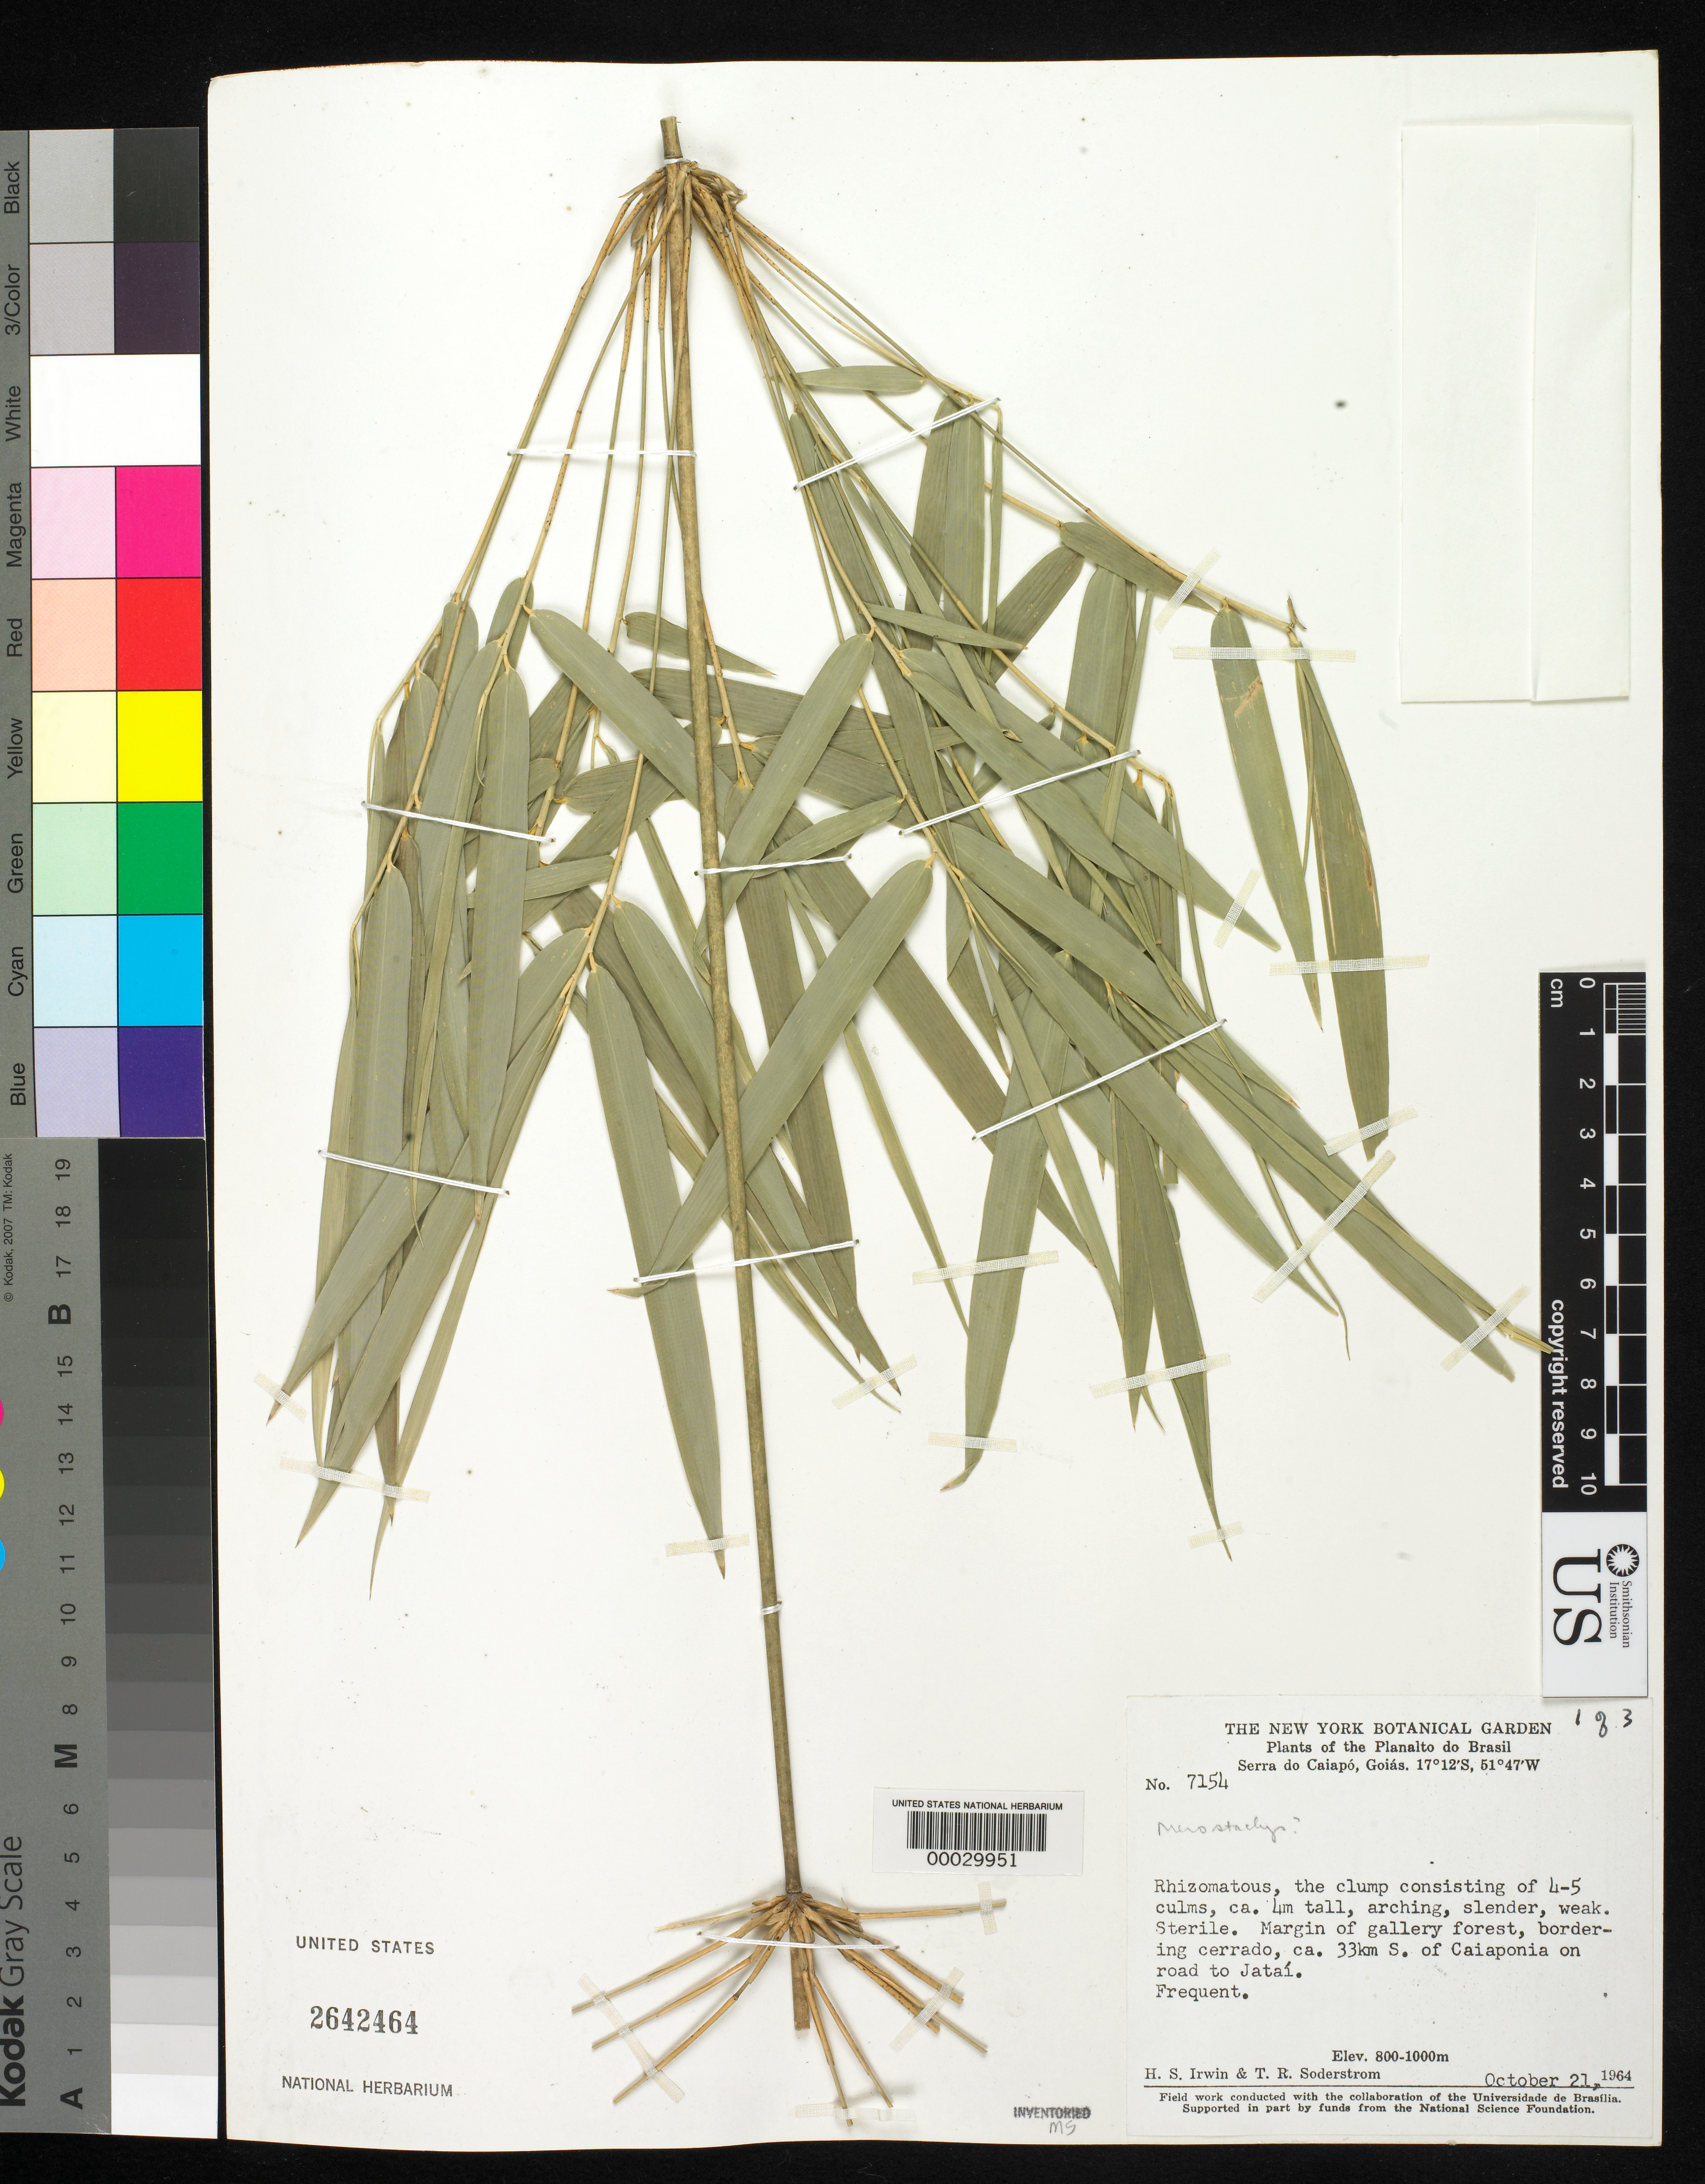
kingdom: Plantae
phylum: Tracheophyta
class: Liliopsida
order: Poales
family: Poaceae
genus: Actinocladum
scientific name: Actinocladum verticillatum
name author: (Nees) McClure ex Soderstr.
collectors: H. Irwin & T. R. Soderstrom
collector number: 7154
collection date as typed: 21 Oct 1964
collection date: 1964-10-21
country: Brazil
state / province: Goiás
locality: Serra do caiapo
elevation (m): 800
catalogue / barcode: US 2642464